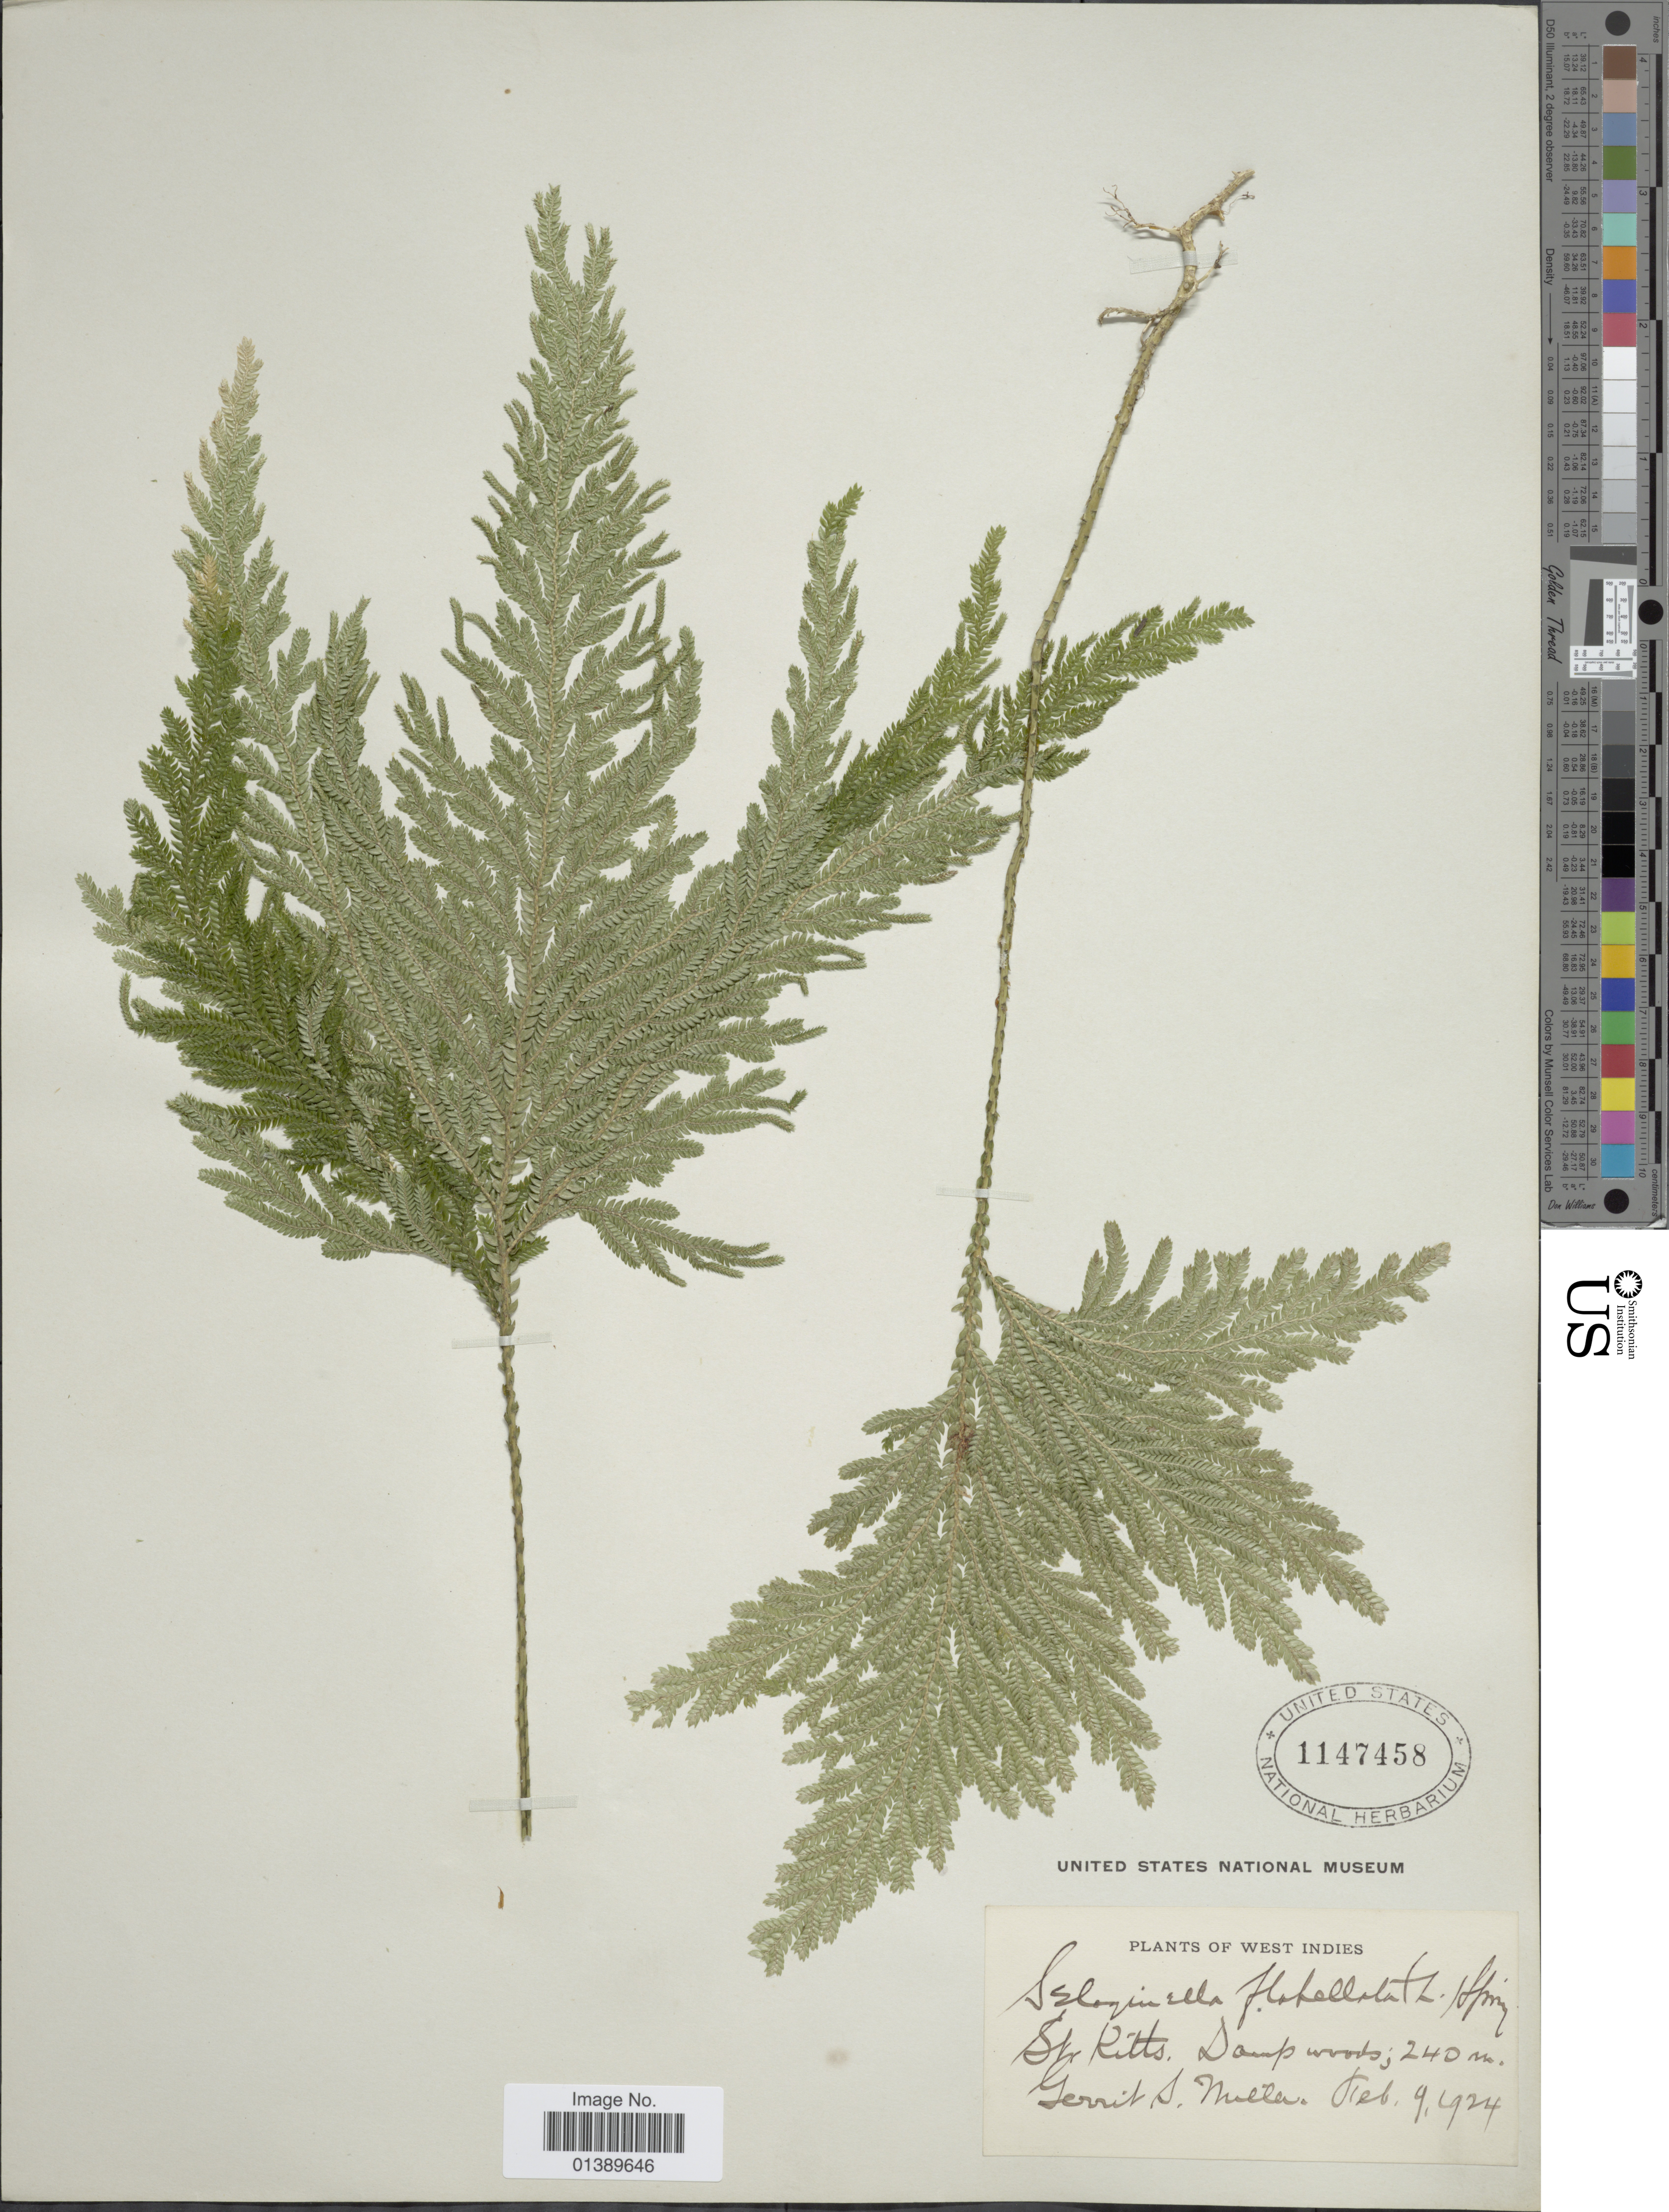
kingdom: Plantae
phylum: Tracheophyta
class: Lycopodiopsida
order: Selaginellales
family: Selaginellaceae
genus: Selaginella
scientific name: Selaginella flabellata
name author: L.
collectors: G. S. Miller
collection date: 1924-02-09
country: St. Christopher-Nevis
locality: West Indies, St Kitts, Damp woods [interpreted]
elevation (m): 240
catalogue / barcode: US 1147458